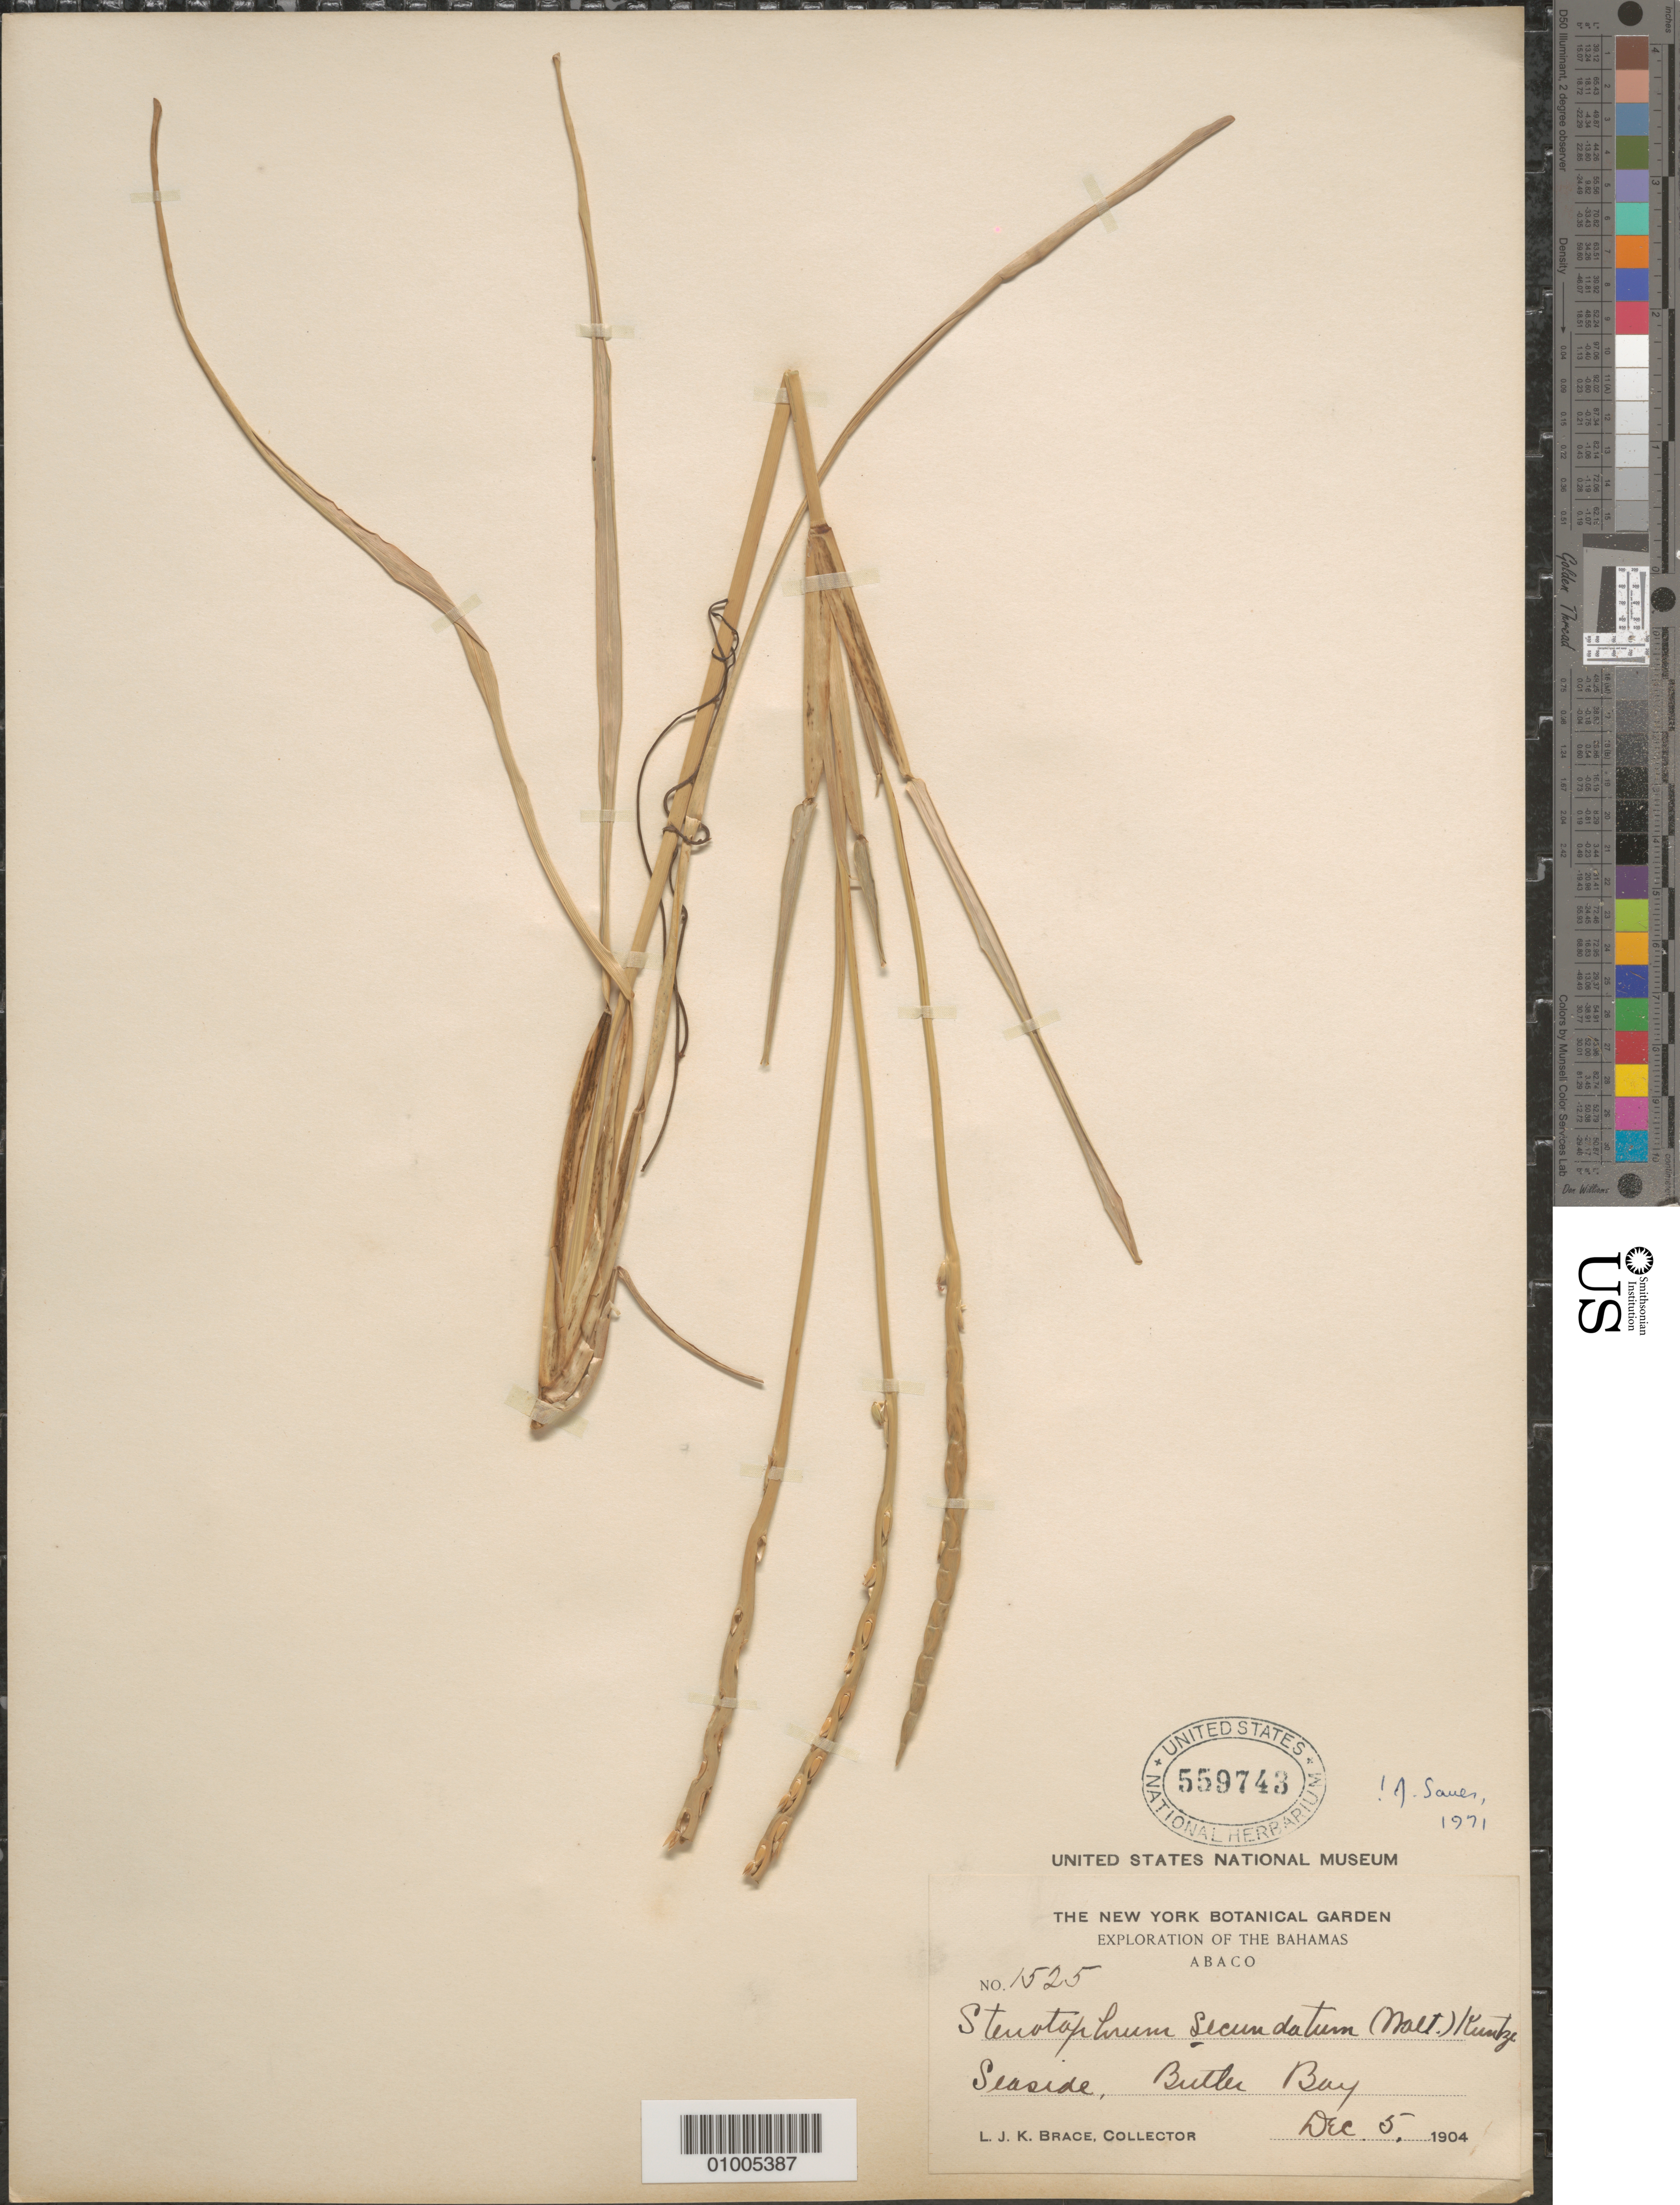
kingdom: Plantae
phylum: Tracheophyta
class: Liliopsida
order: Poales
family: Poaceae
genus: Stenotaphrum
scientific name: Stenotaphrum secundatum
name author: (Walter) Kuntze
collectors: L. J. K. Brace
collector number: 1525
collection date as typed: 05 Dec 1904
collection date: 1904-12-05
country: Bahamas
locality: Seaside, Butler Bay.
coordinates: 0 N, 0 E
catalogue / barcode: US 559743